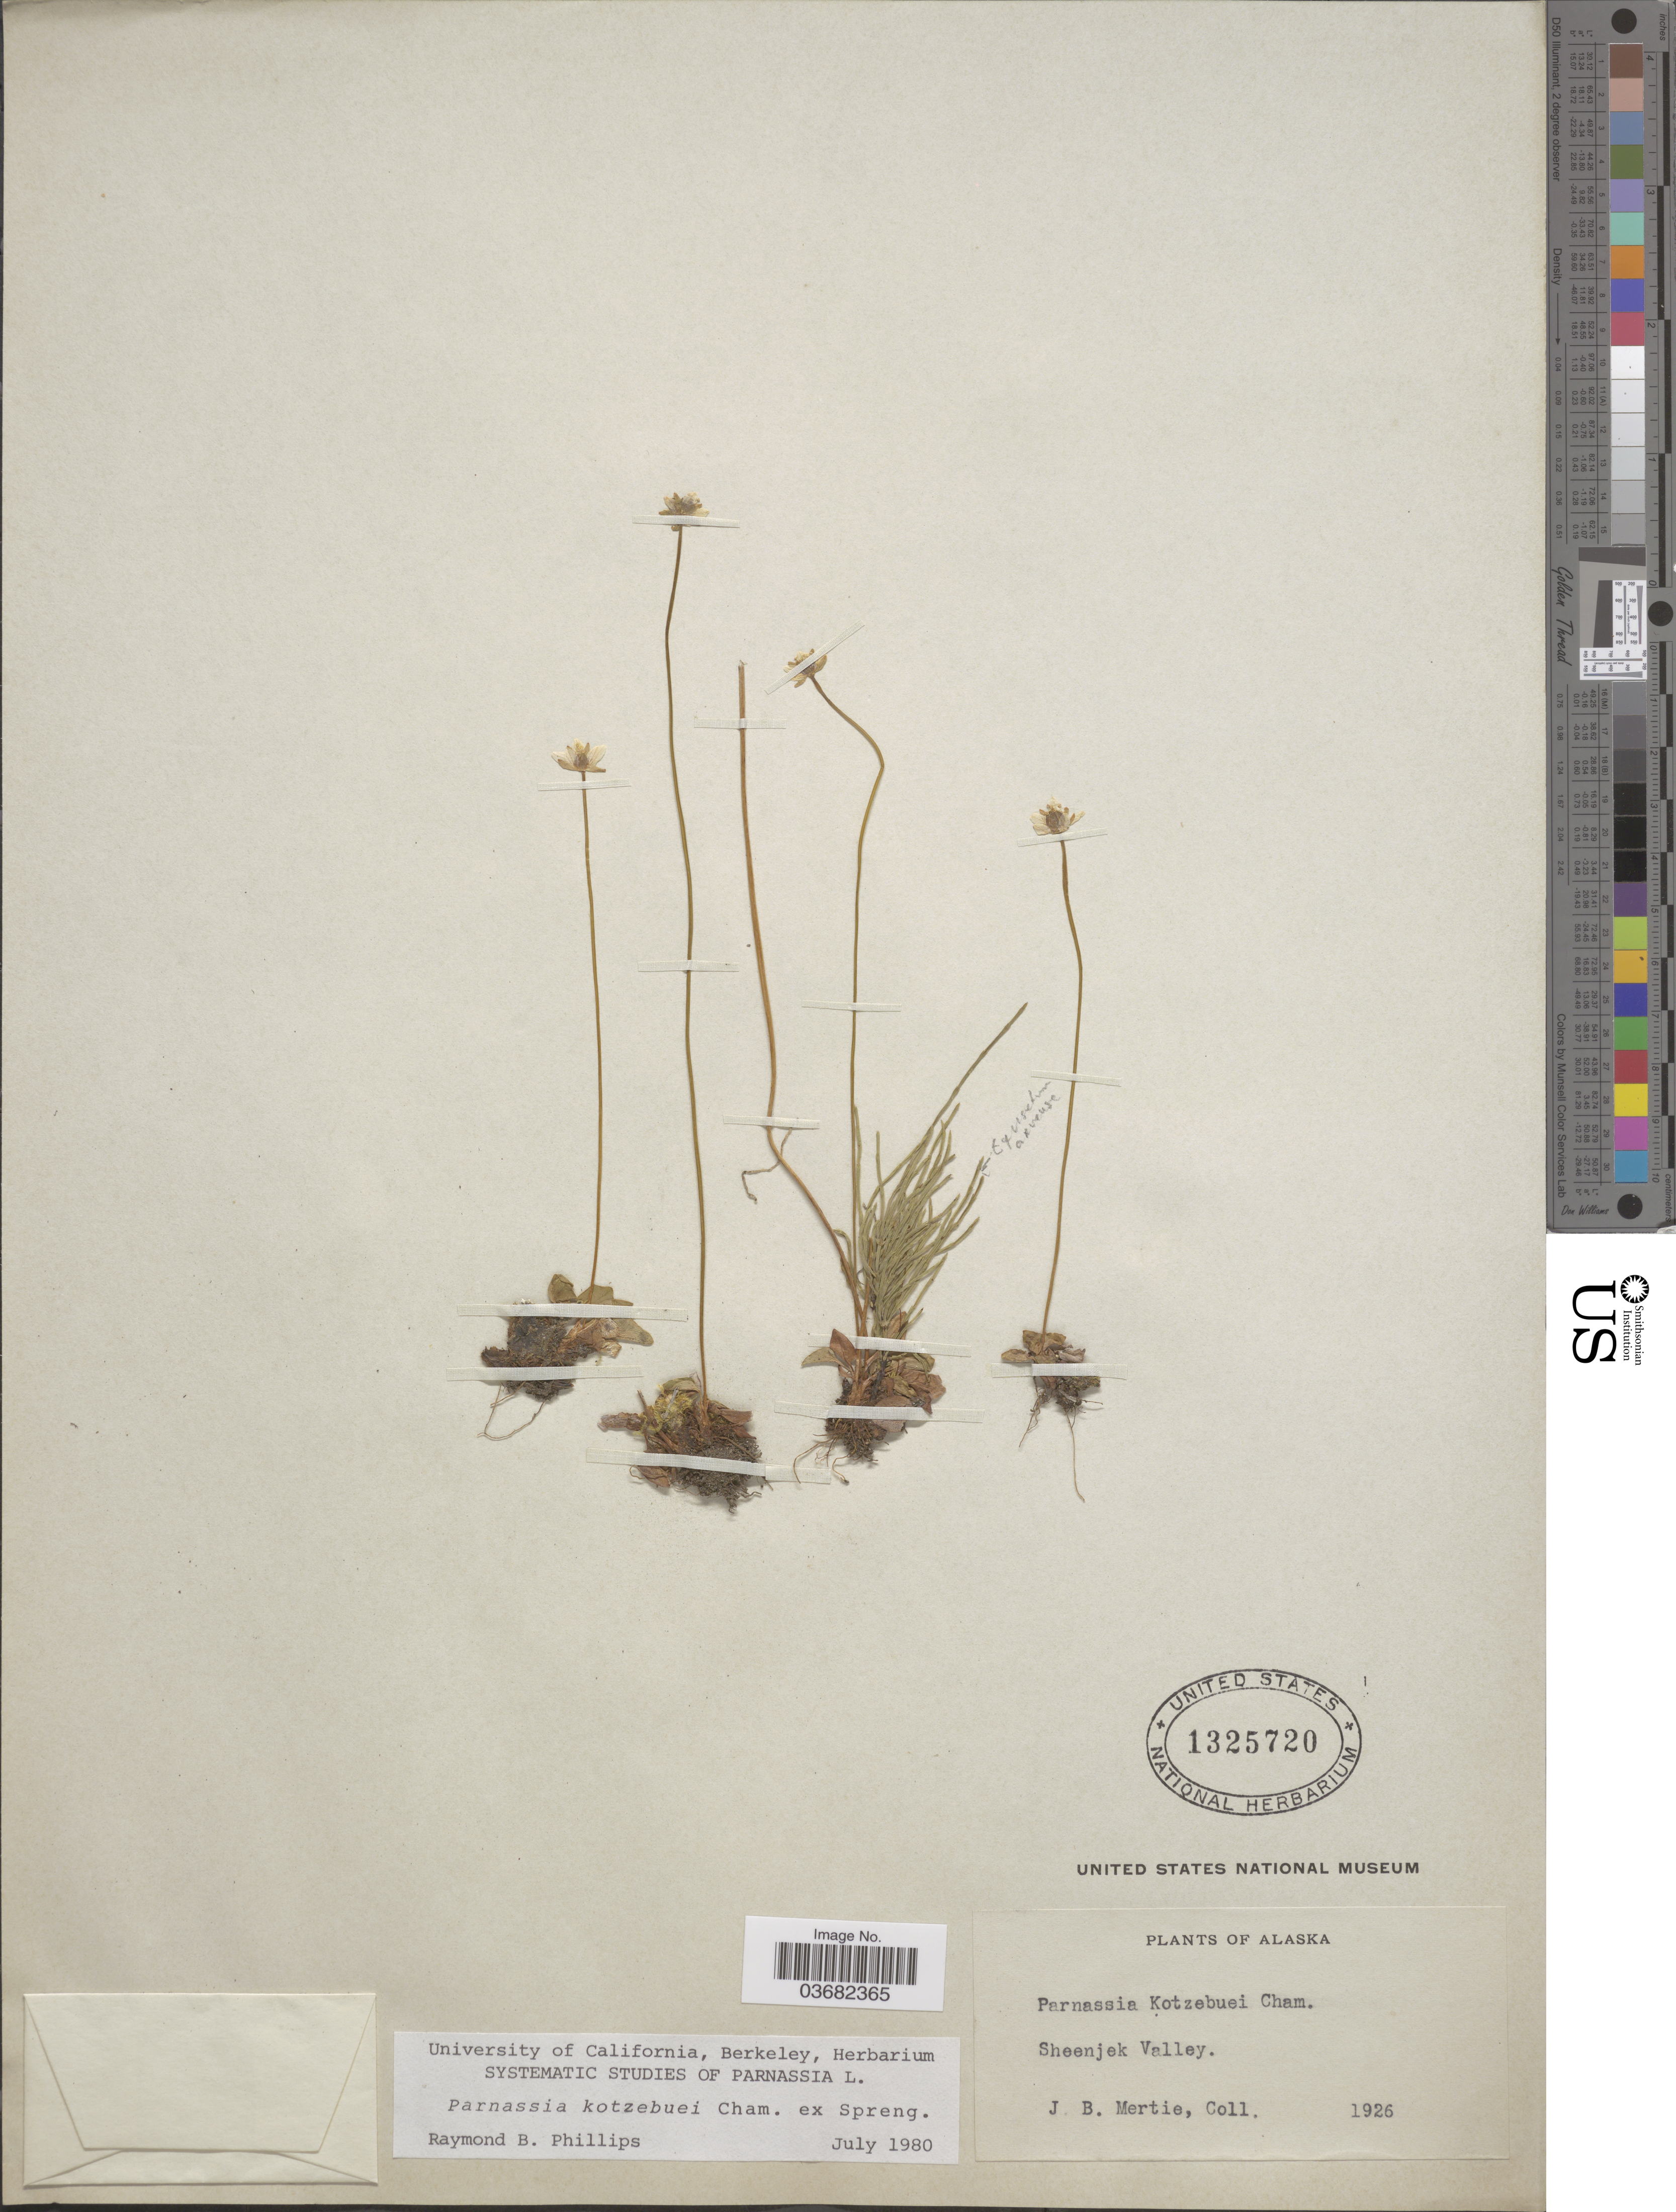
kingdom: Plantae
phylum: Tracheophyta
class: Magnoliopsida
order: Celastrales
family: Parnassiaceae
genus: Parnassia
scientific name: Parnassia kotzebuei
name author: Cham. ex Spreng.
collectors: J. Mertie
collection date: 1926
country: United States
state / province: Alaska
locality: Sheenjek Valley.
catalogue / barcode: US 1325750